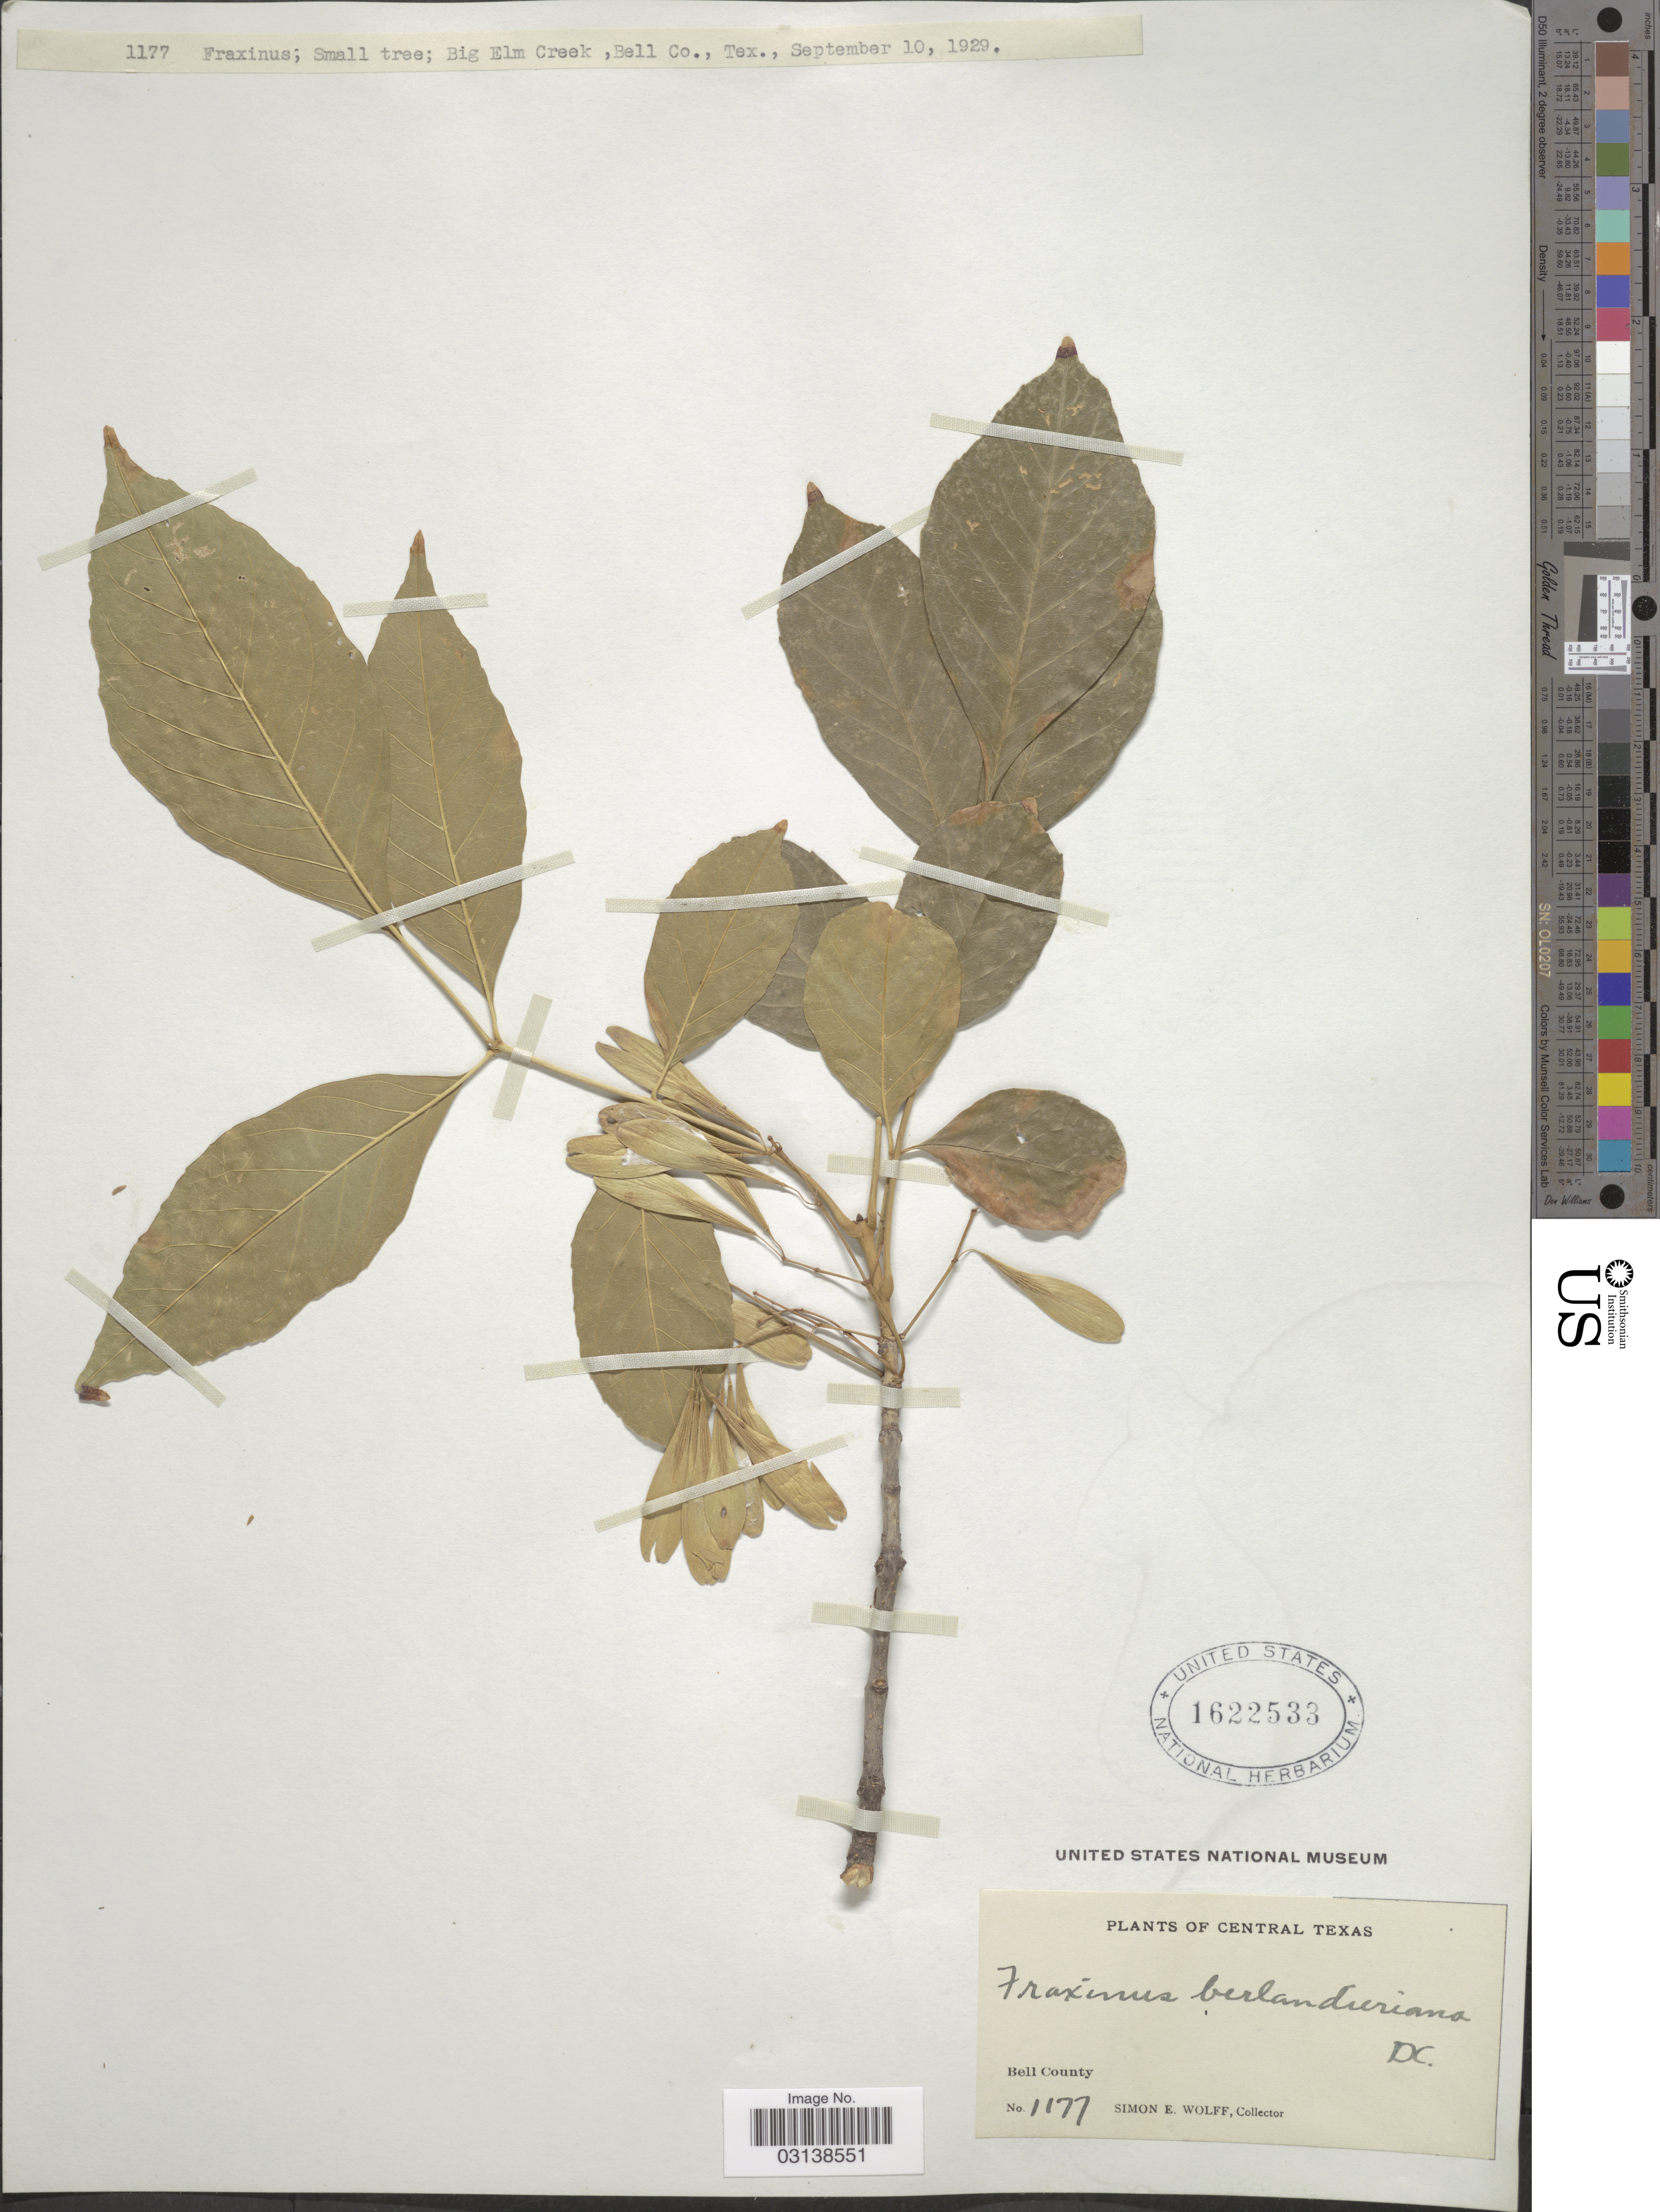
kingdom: Plantae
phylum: Tracheophyta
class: Magnoliopsida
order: Lamiales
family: Oleaceae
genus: Fraxinus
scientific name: Fraxinus berlandieriana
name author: A. DC.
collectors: S. E. Wolff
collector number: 1177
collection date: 1929-09-10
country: United States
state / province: Texas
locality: Central Texas, Big Elm Creek, Bell County.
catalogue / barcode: US 1622533